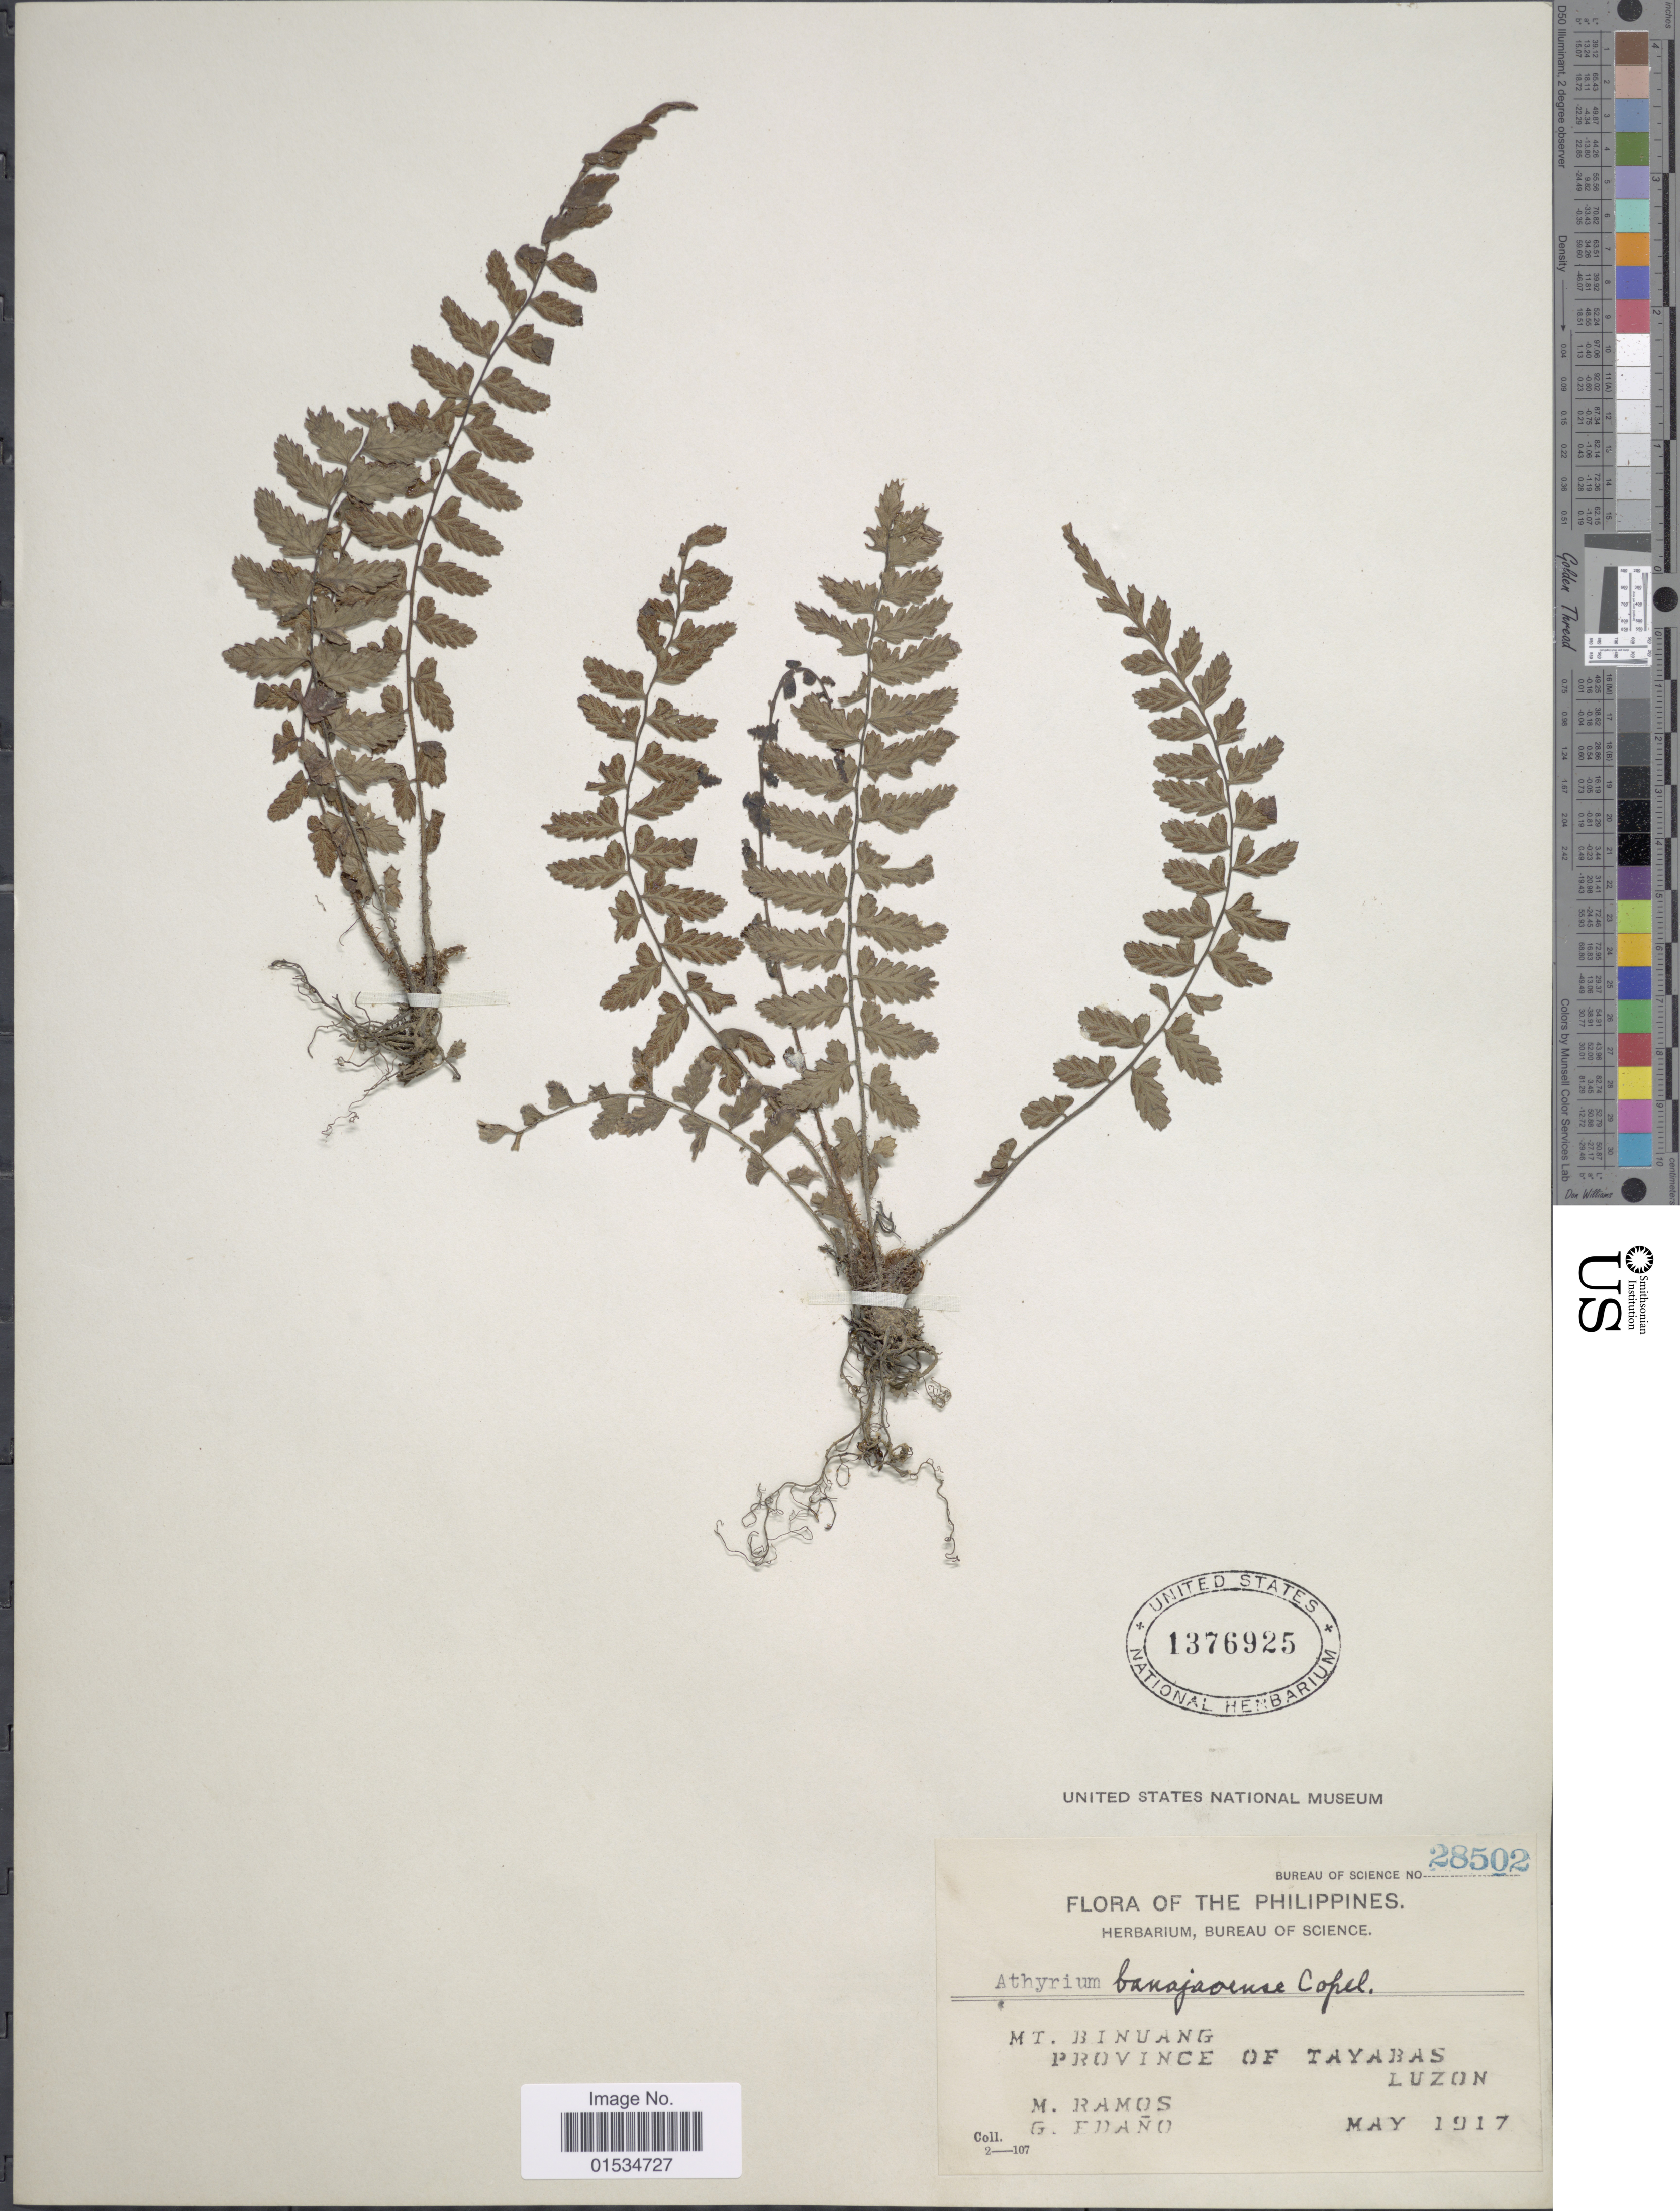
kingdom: Plantae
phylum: Tracheophyta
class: Polypodiopsida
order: Polypodiales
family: Athyriaceae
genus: Diplazium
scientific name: Diplazium banajaoense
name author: (Copel.) C. Chr.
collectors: M. Ramos & G. Edaño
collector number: Bureau of Science 28502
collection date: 1917-05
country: Philippines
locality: Mt. Binuang, Province of Tayabas, Luzon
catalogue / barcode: US 1376925